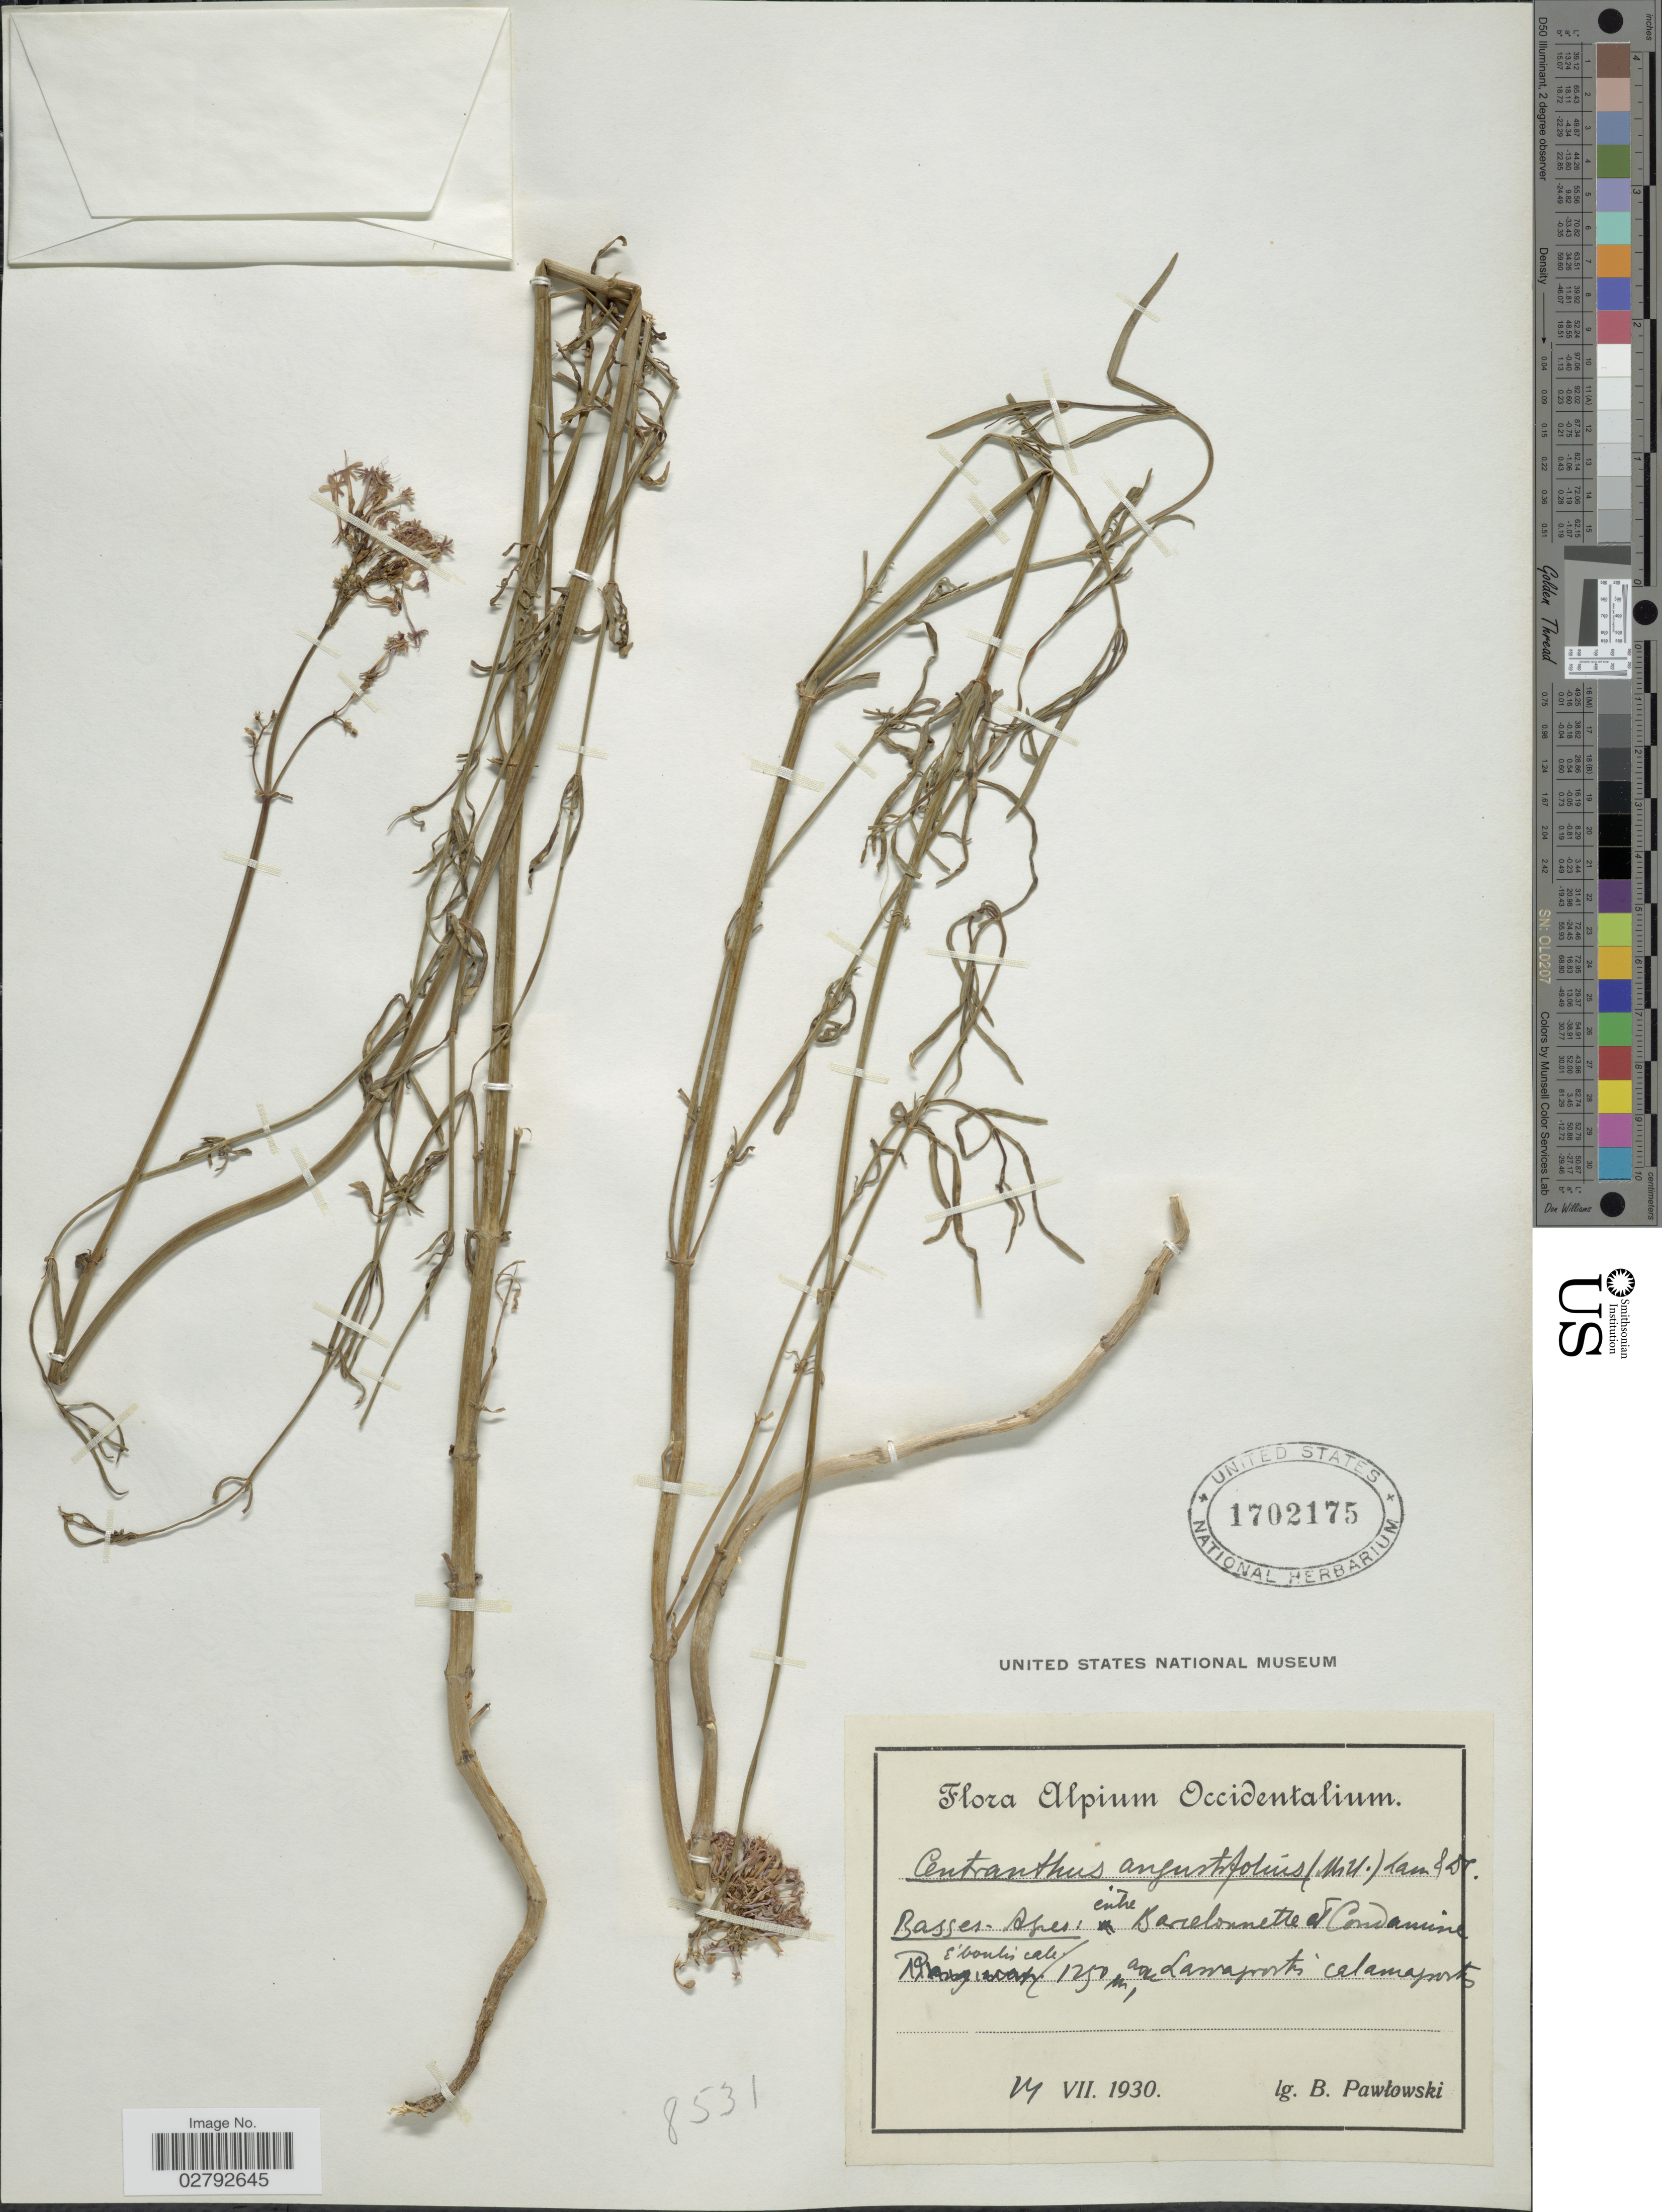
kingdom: Plantae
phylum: Tracheophyta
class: Magnoliopsida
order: Dipsacales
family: Caprifoliaceae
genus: Centranthus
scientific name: Centranthus angustifolius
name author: (Mill.) DC.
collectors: B. Pawtowski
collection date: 1930-07-24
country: France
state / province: Provence-Alpes-Côte d'Azur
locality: Basses-Alpes: entre Barcelonnette ad Condamine E'boulis cale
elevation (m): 1250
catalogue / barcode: US 1702175